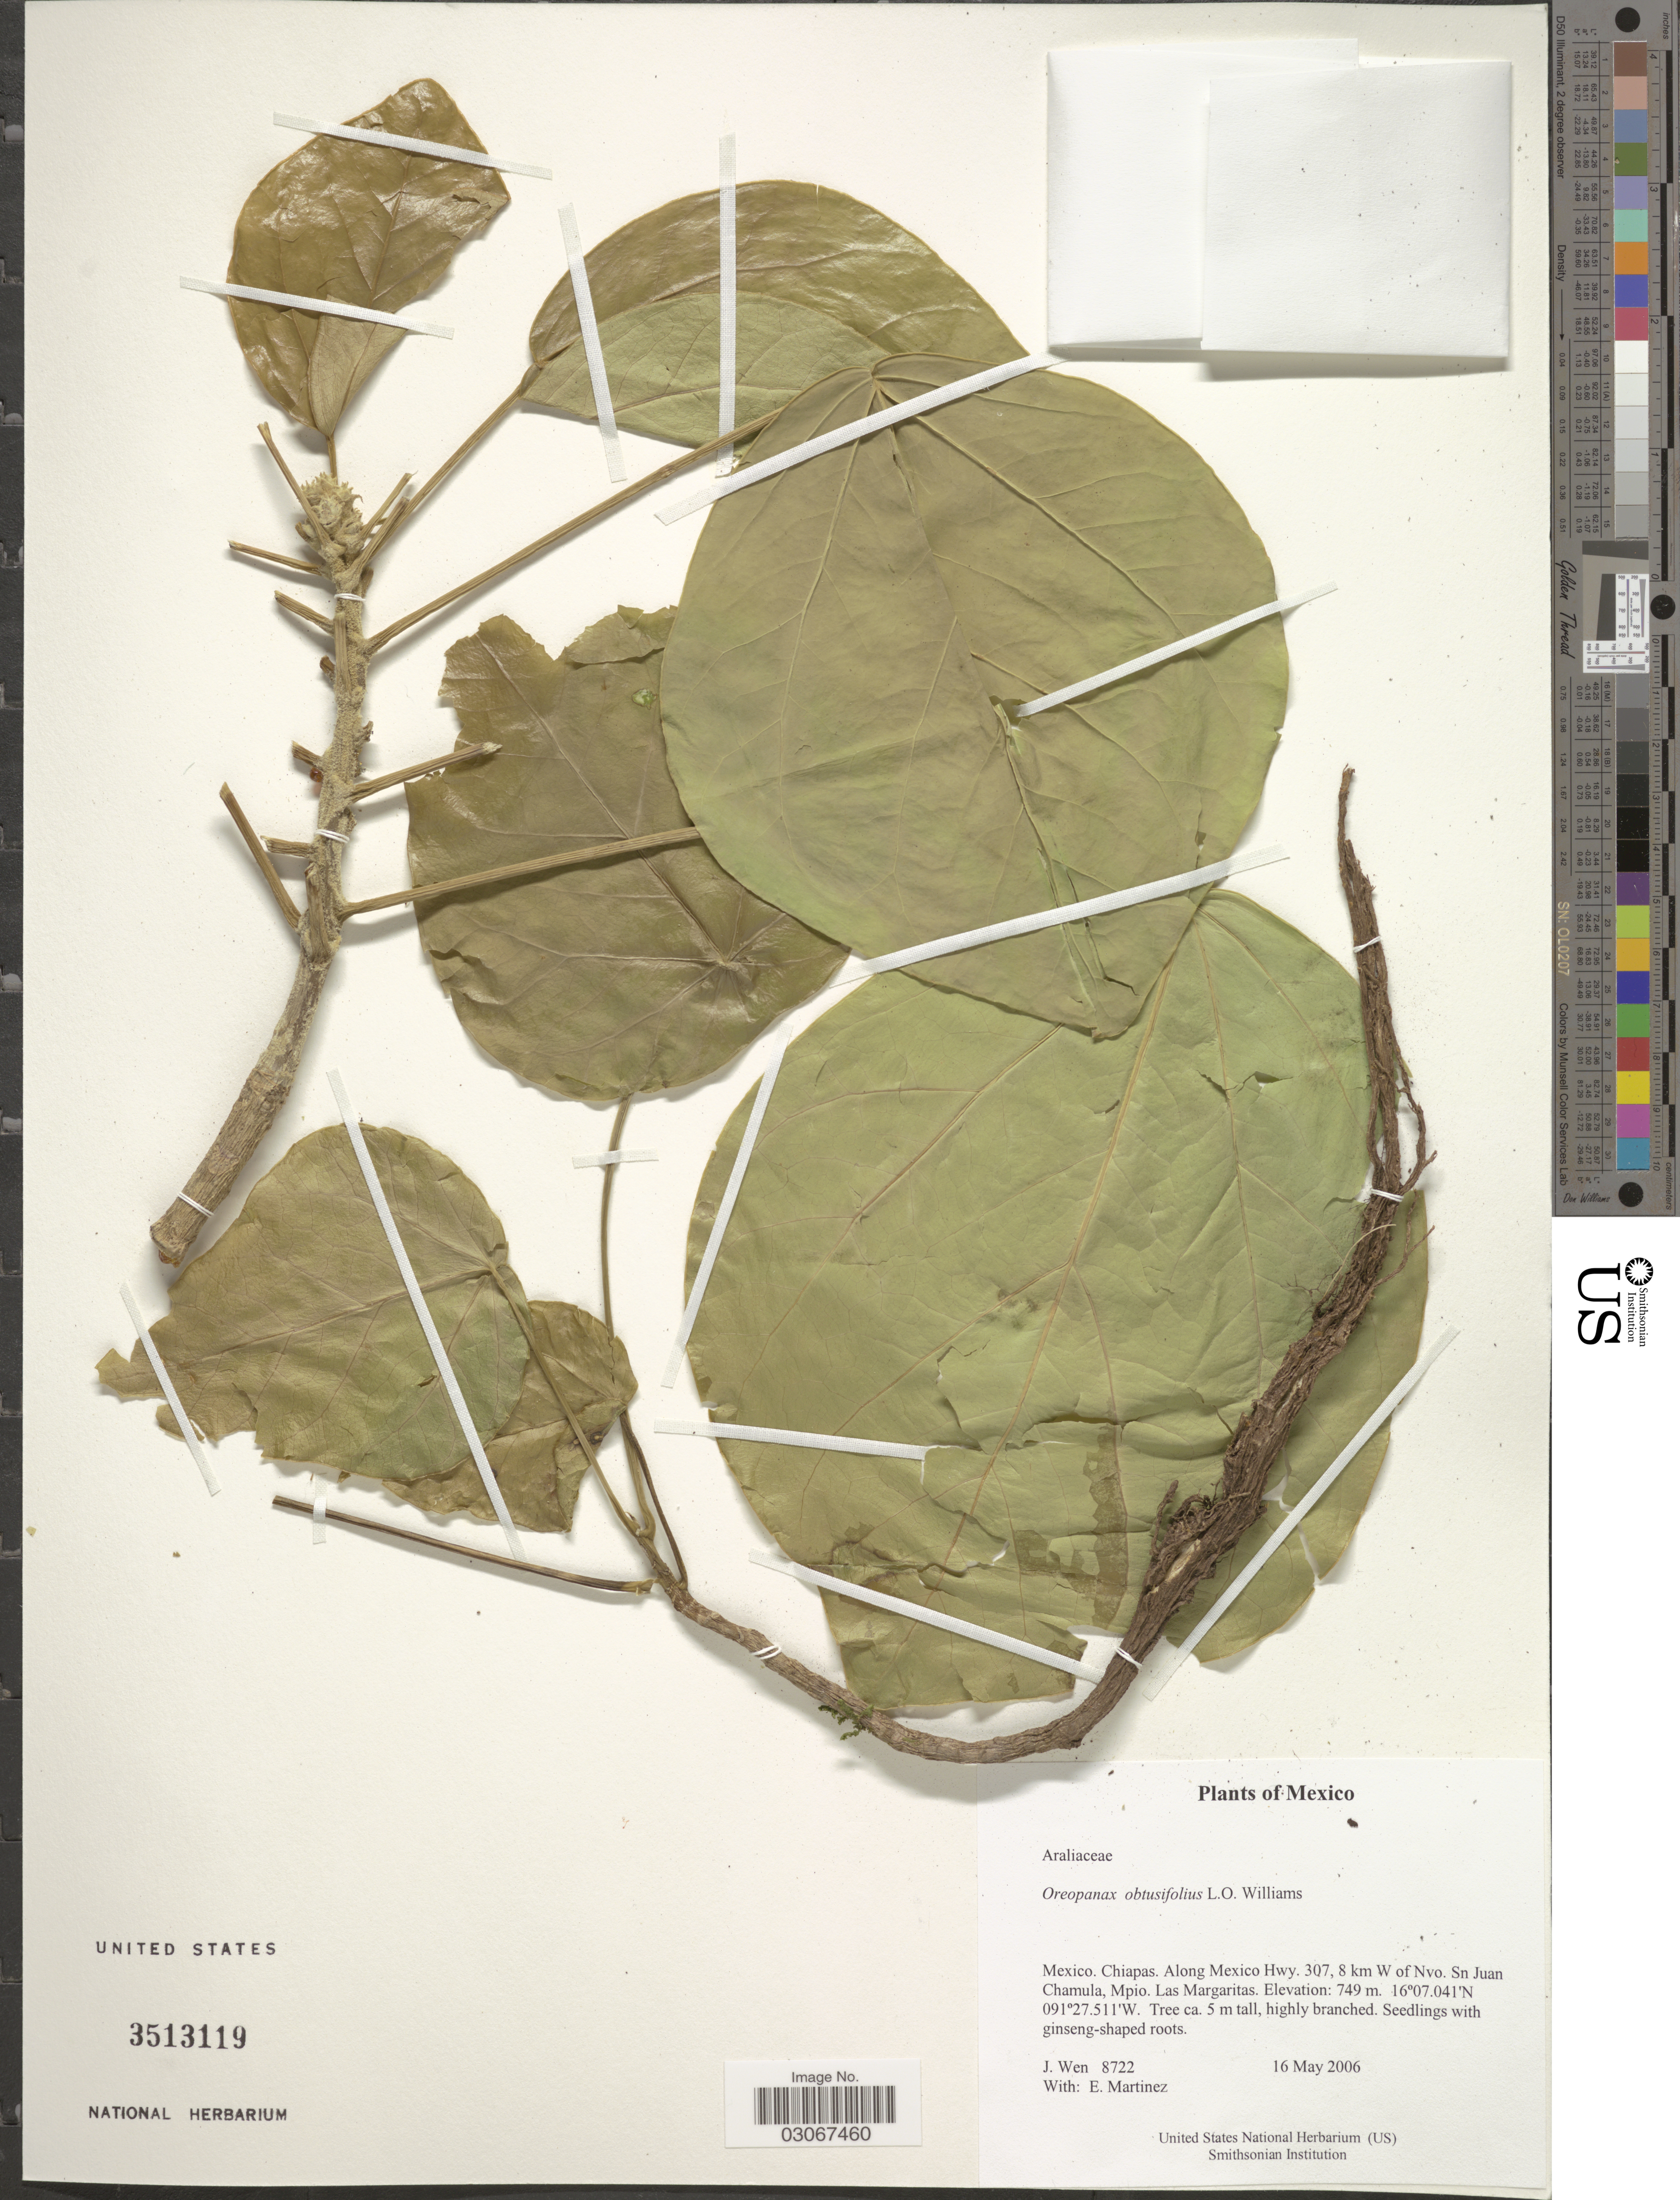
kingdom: Plantae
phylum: Tracheophyta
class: Magnoliopsida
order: Apiales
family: Araliaceae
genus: Oreopanax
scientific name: Oreopanax obtusifolius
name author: L.O. Williams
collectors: J. Wen & E. Martínez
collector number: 8722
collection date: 2006-05-16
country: Mexico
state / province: Chiapas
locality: Along Mexico Hwy. 307,8 km W. of Nvo. S. Juan Chamula, Mpio. Las Margaritas.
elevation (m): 749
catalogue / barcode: US 3513119